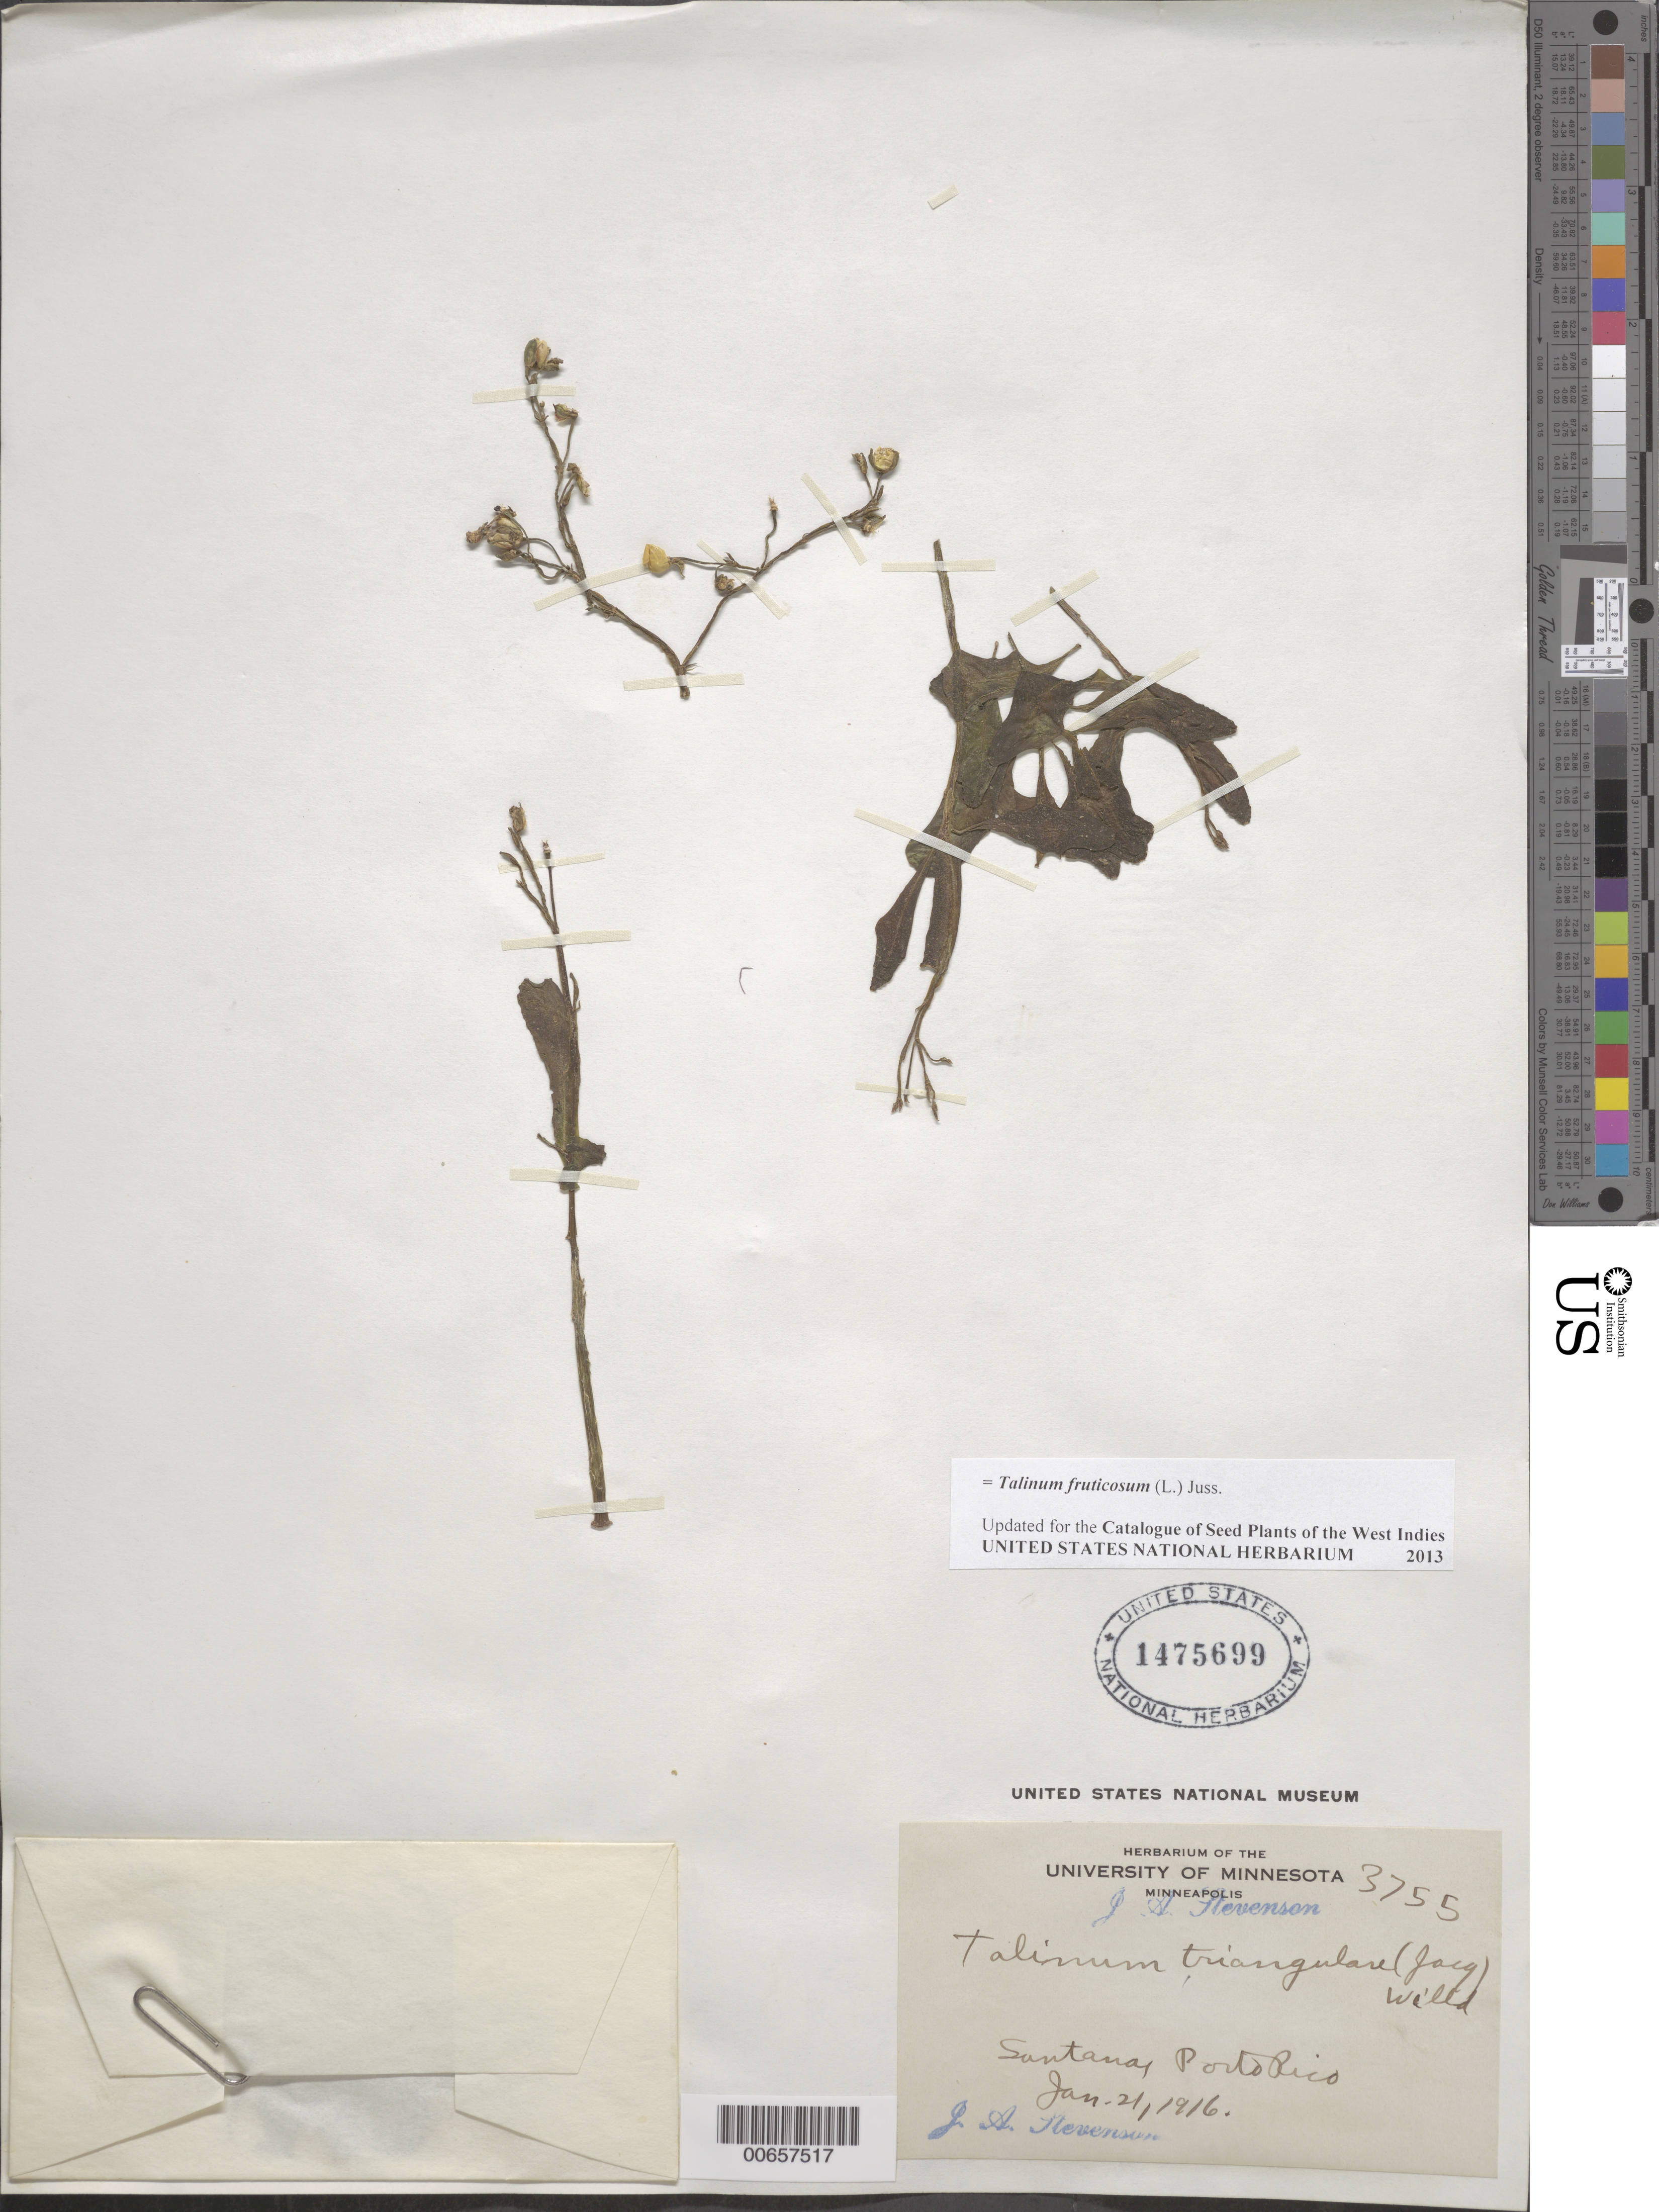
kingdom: Plantae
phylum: Tracheophyta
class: Magnoliopsida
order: Caryophyllales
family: Talinaceae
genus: Talinum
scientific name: Talinum fruticosum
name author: (L.) Juss.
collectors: J. Stevenson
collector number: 3755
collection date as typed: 21 Jan 1916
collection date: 1916-01-21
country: Puerto Rico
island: Greater Antilles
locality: Santana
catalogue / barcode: US 1475699